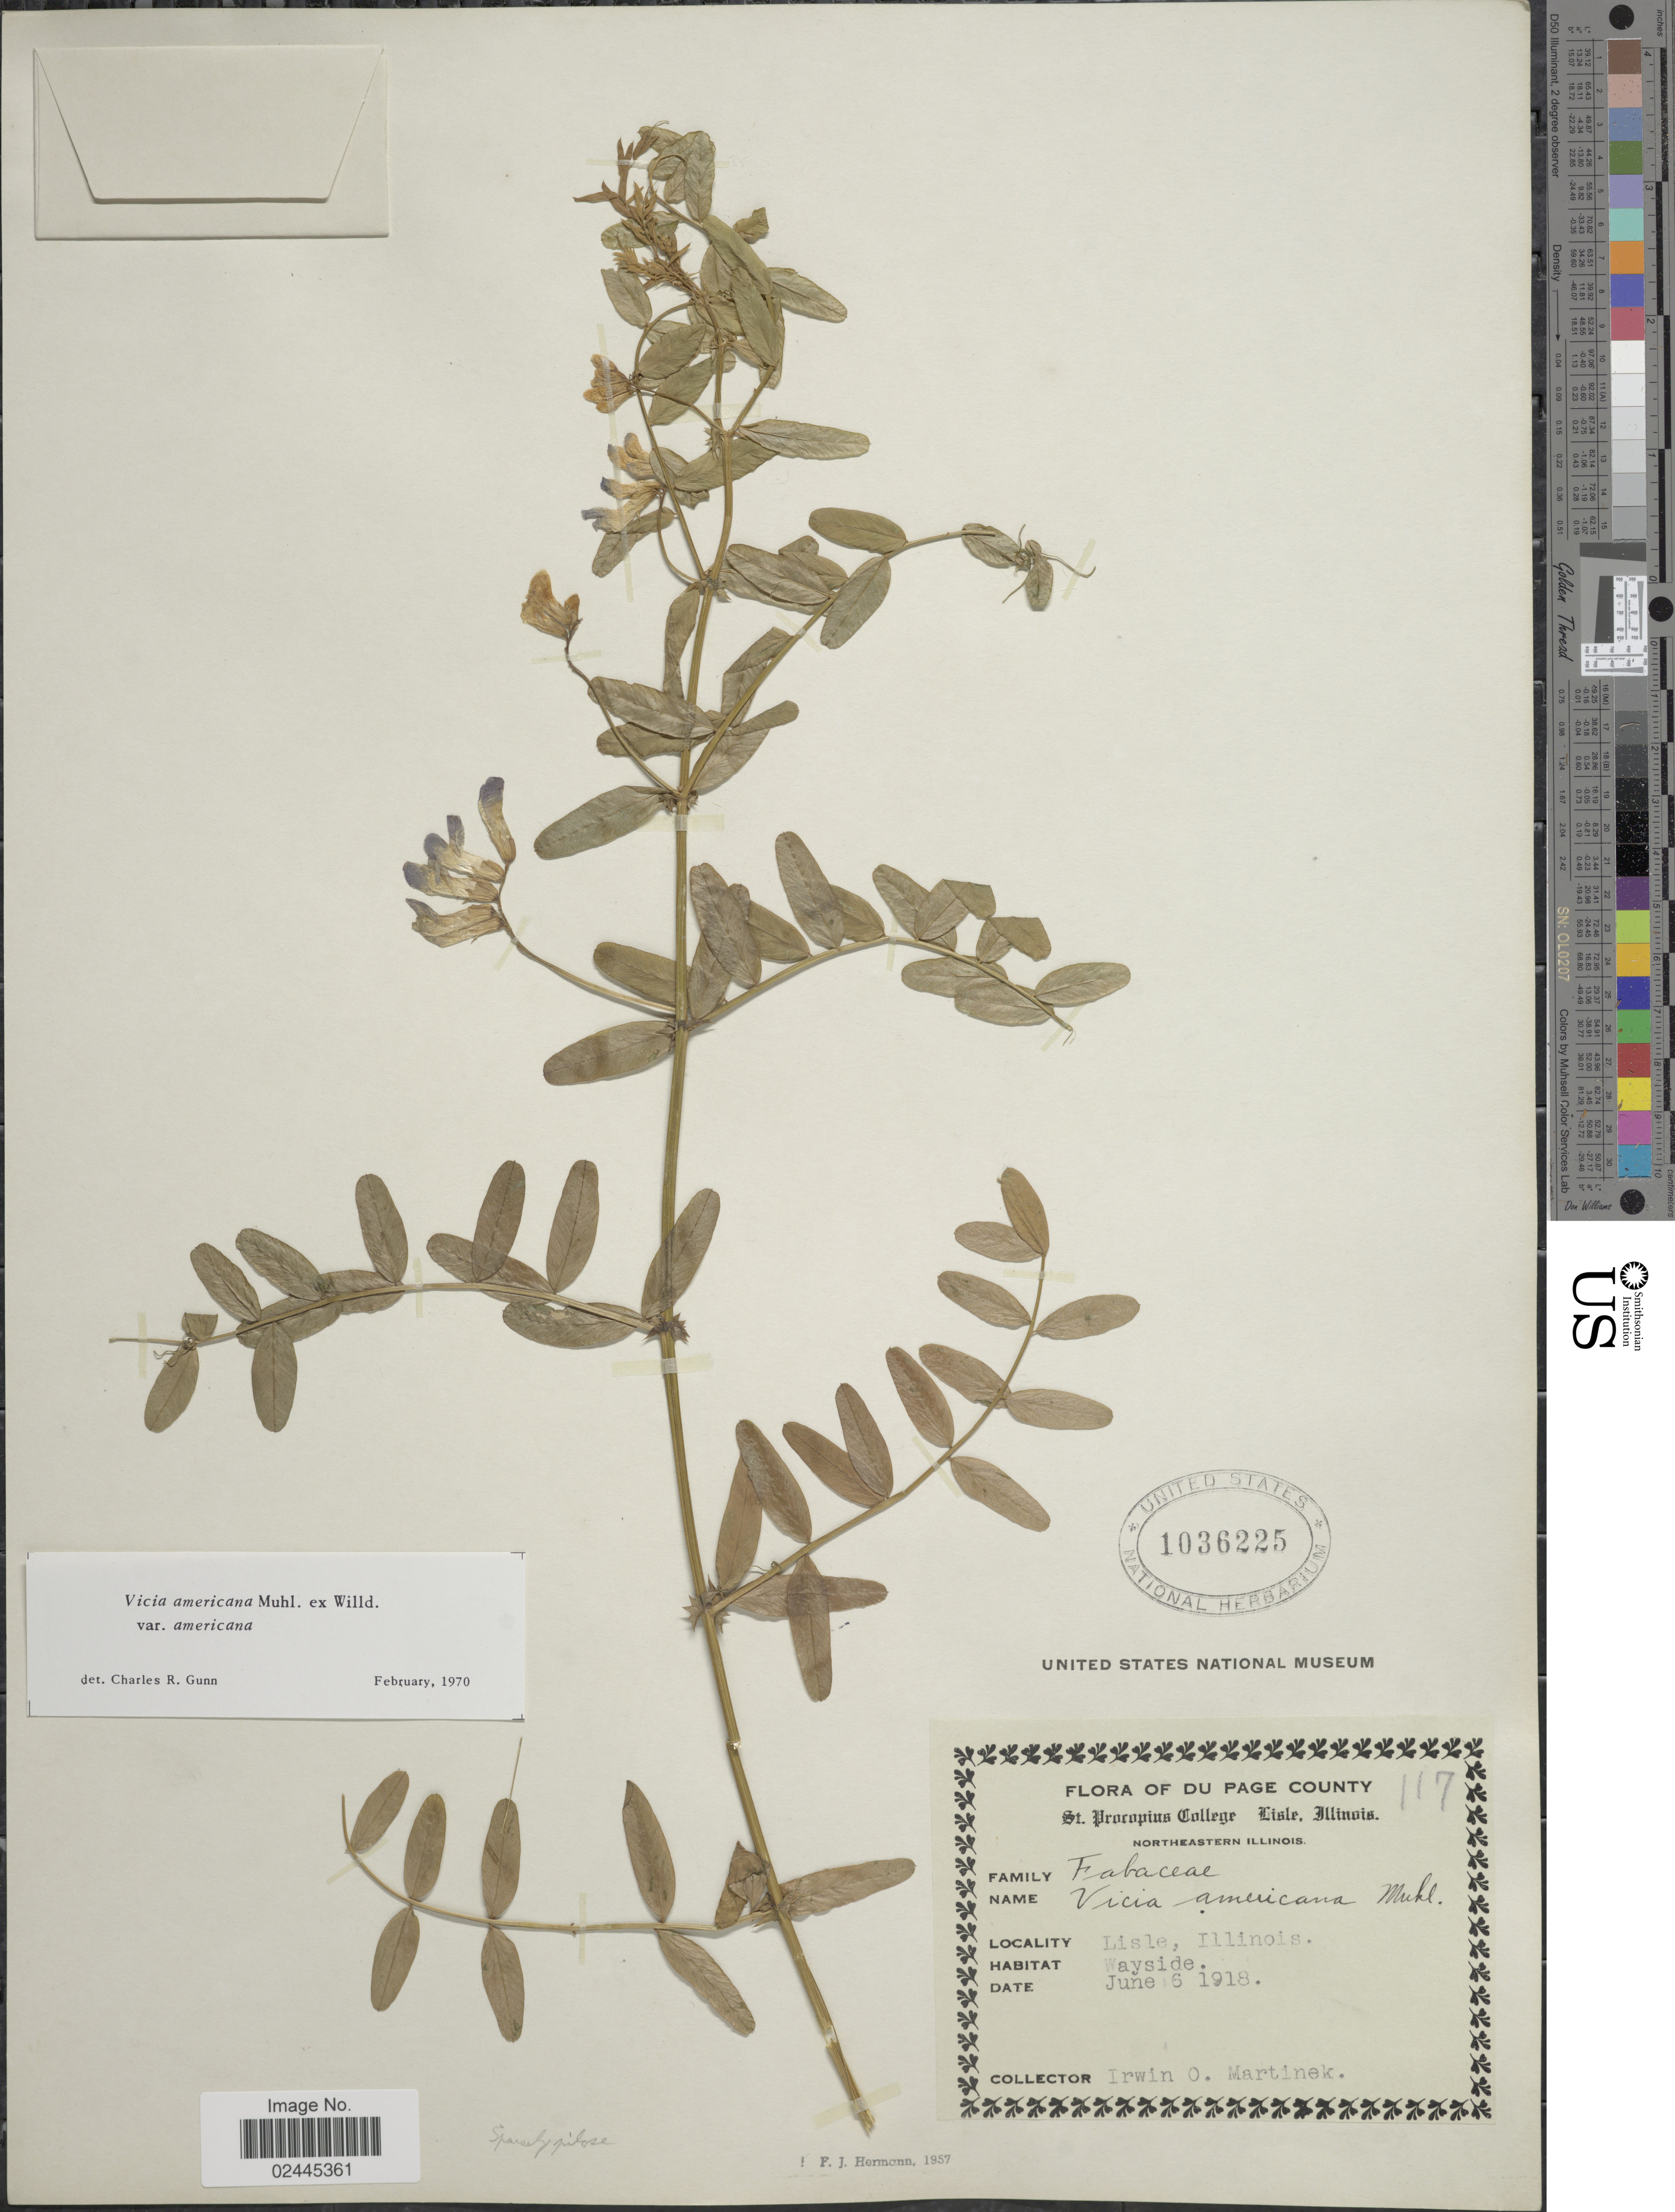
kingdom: Plantae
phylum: Tracheophyta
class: Magnoliopsida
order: Fabales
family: Fabaceae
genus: Vicia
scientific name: Vicia americana var. americana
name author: Muhl. ex Willd.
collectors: I. Martinek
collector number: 117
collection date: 1918-06-06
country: United States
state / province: Illinois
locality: Du Page County. Lisle, Illinois. Wayside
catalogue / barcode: US 1036225